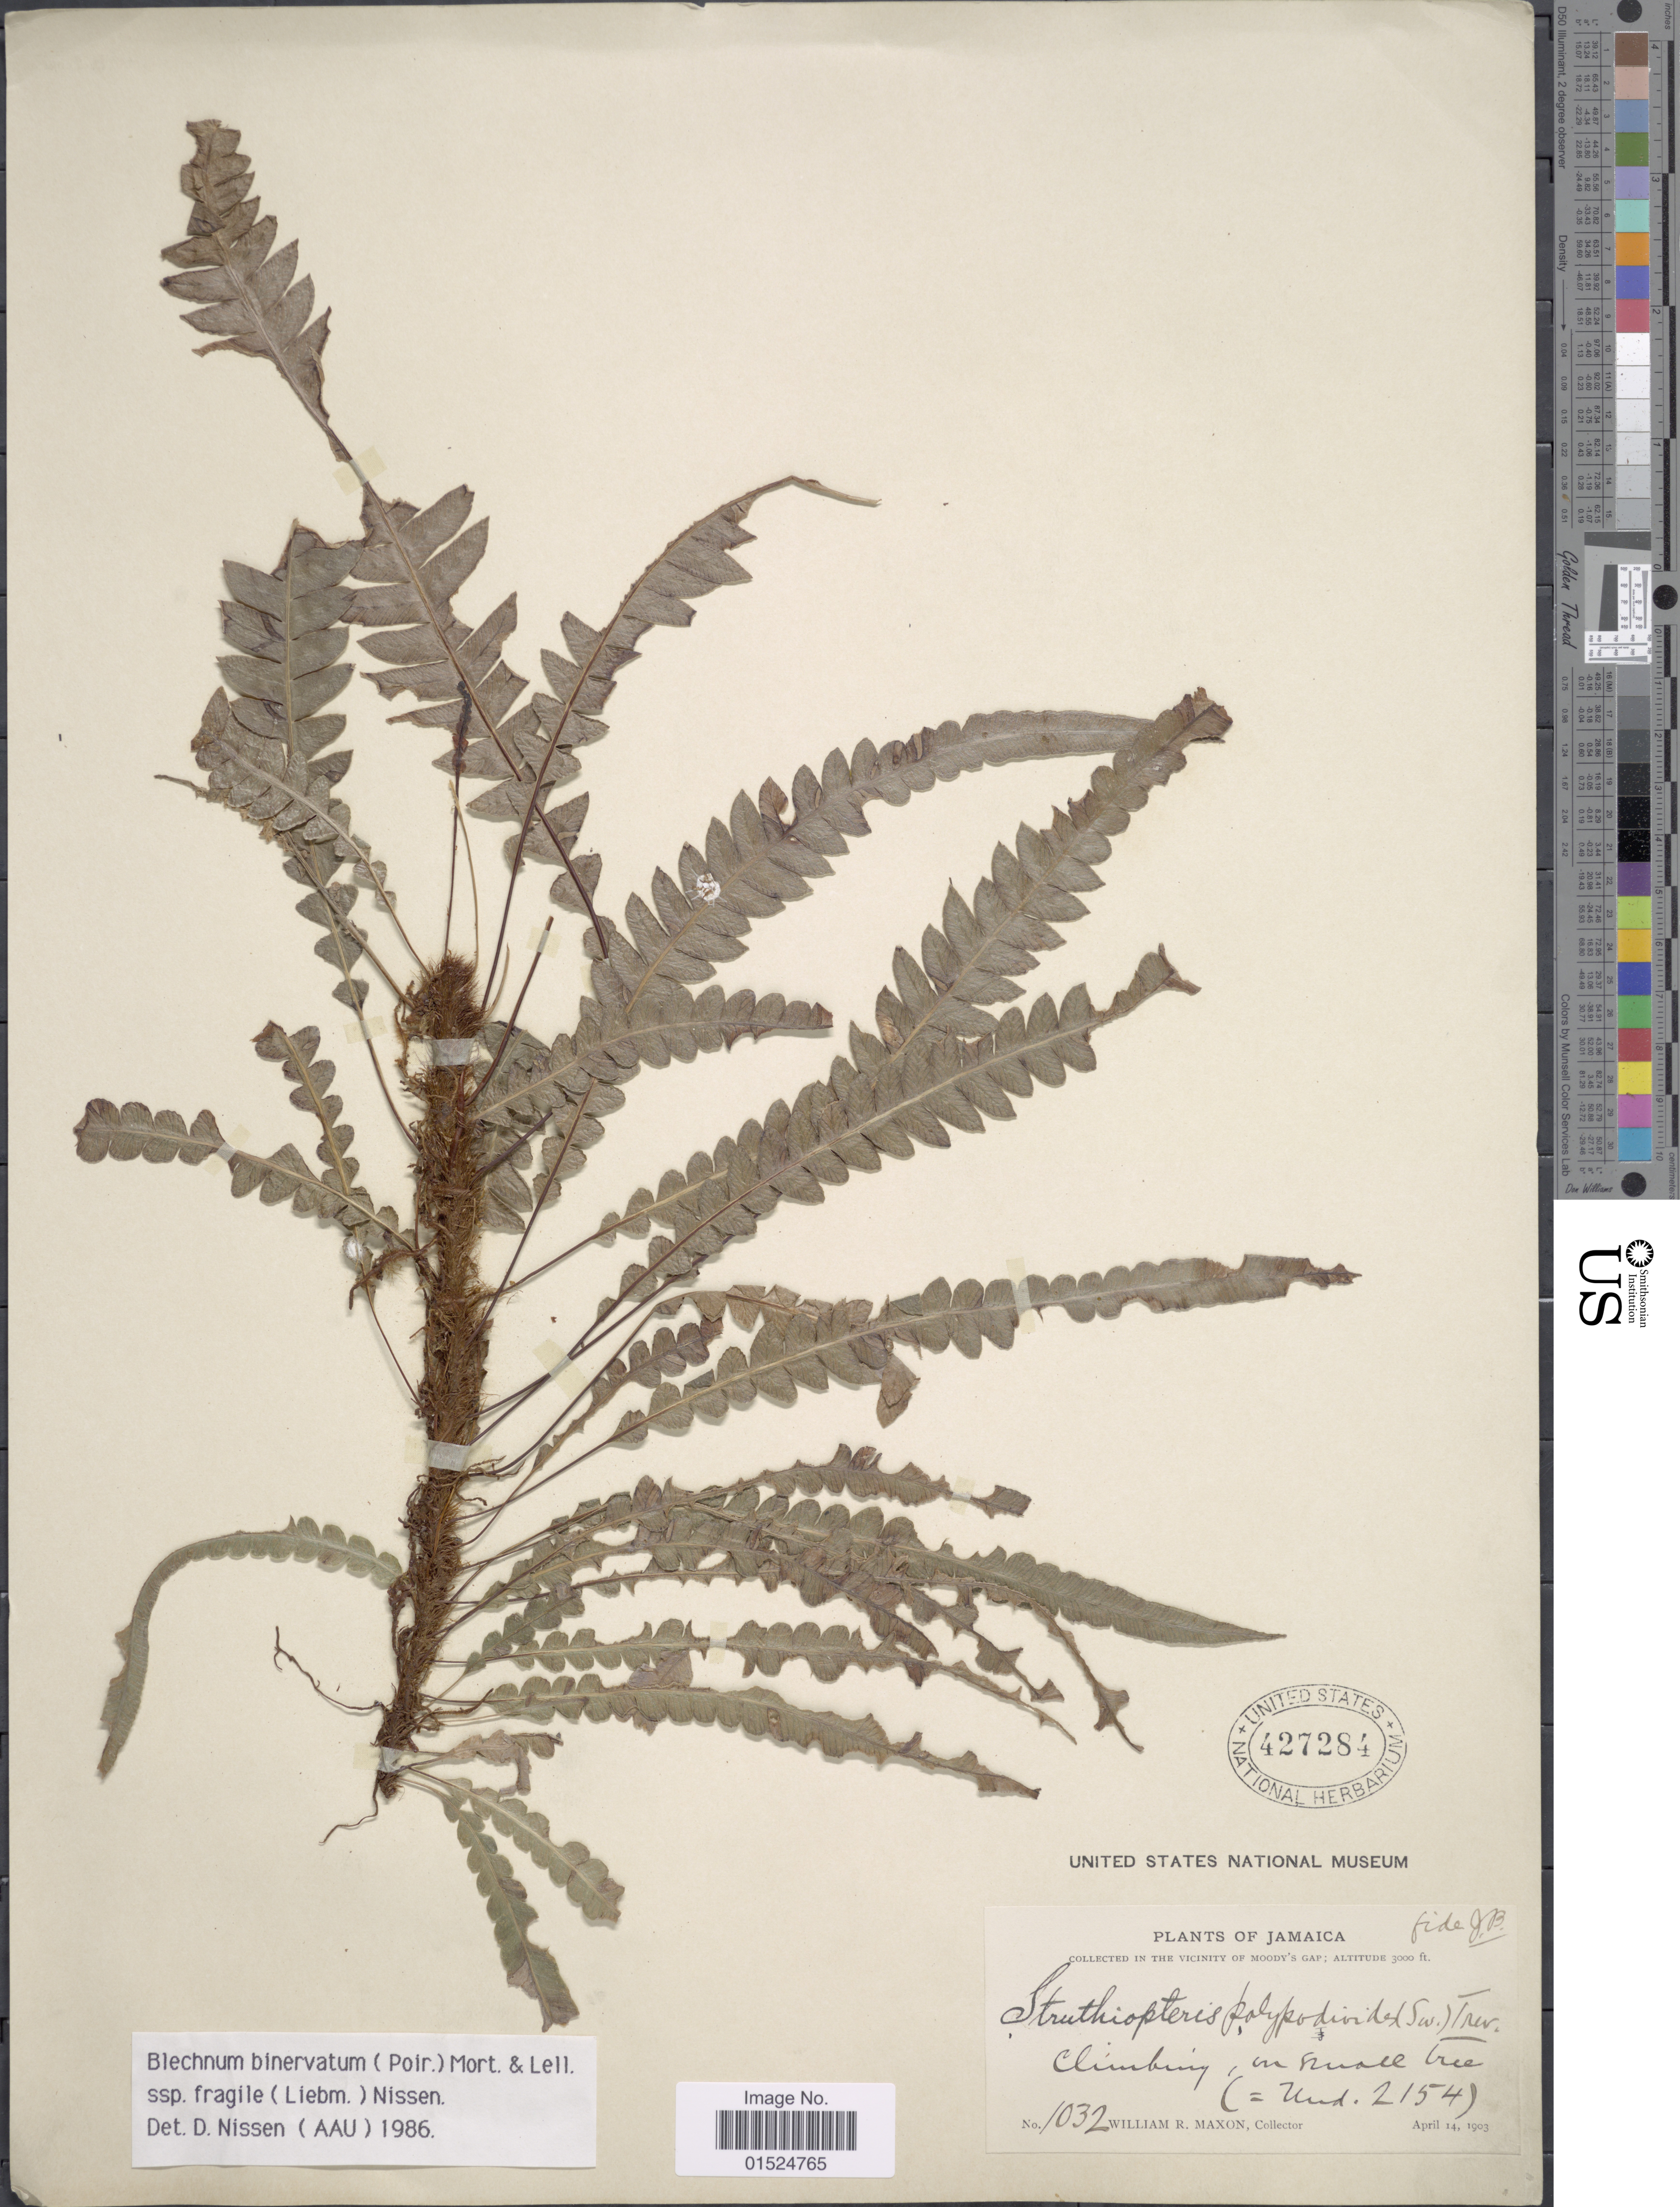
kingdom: Plantae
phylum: Tracheophyta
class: Polypodiopsida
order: Polypodiales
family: Blechnaceae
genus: Blechnum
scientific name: Blechnum fragile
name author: (Liebm.) C.V. Morton & Lellinger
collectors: W. R. Maxon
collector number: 1032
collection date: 1903-04-14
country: Jamaica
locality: Vicinity of Moody's Gap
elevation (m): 914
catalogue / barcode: US 427284